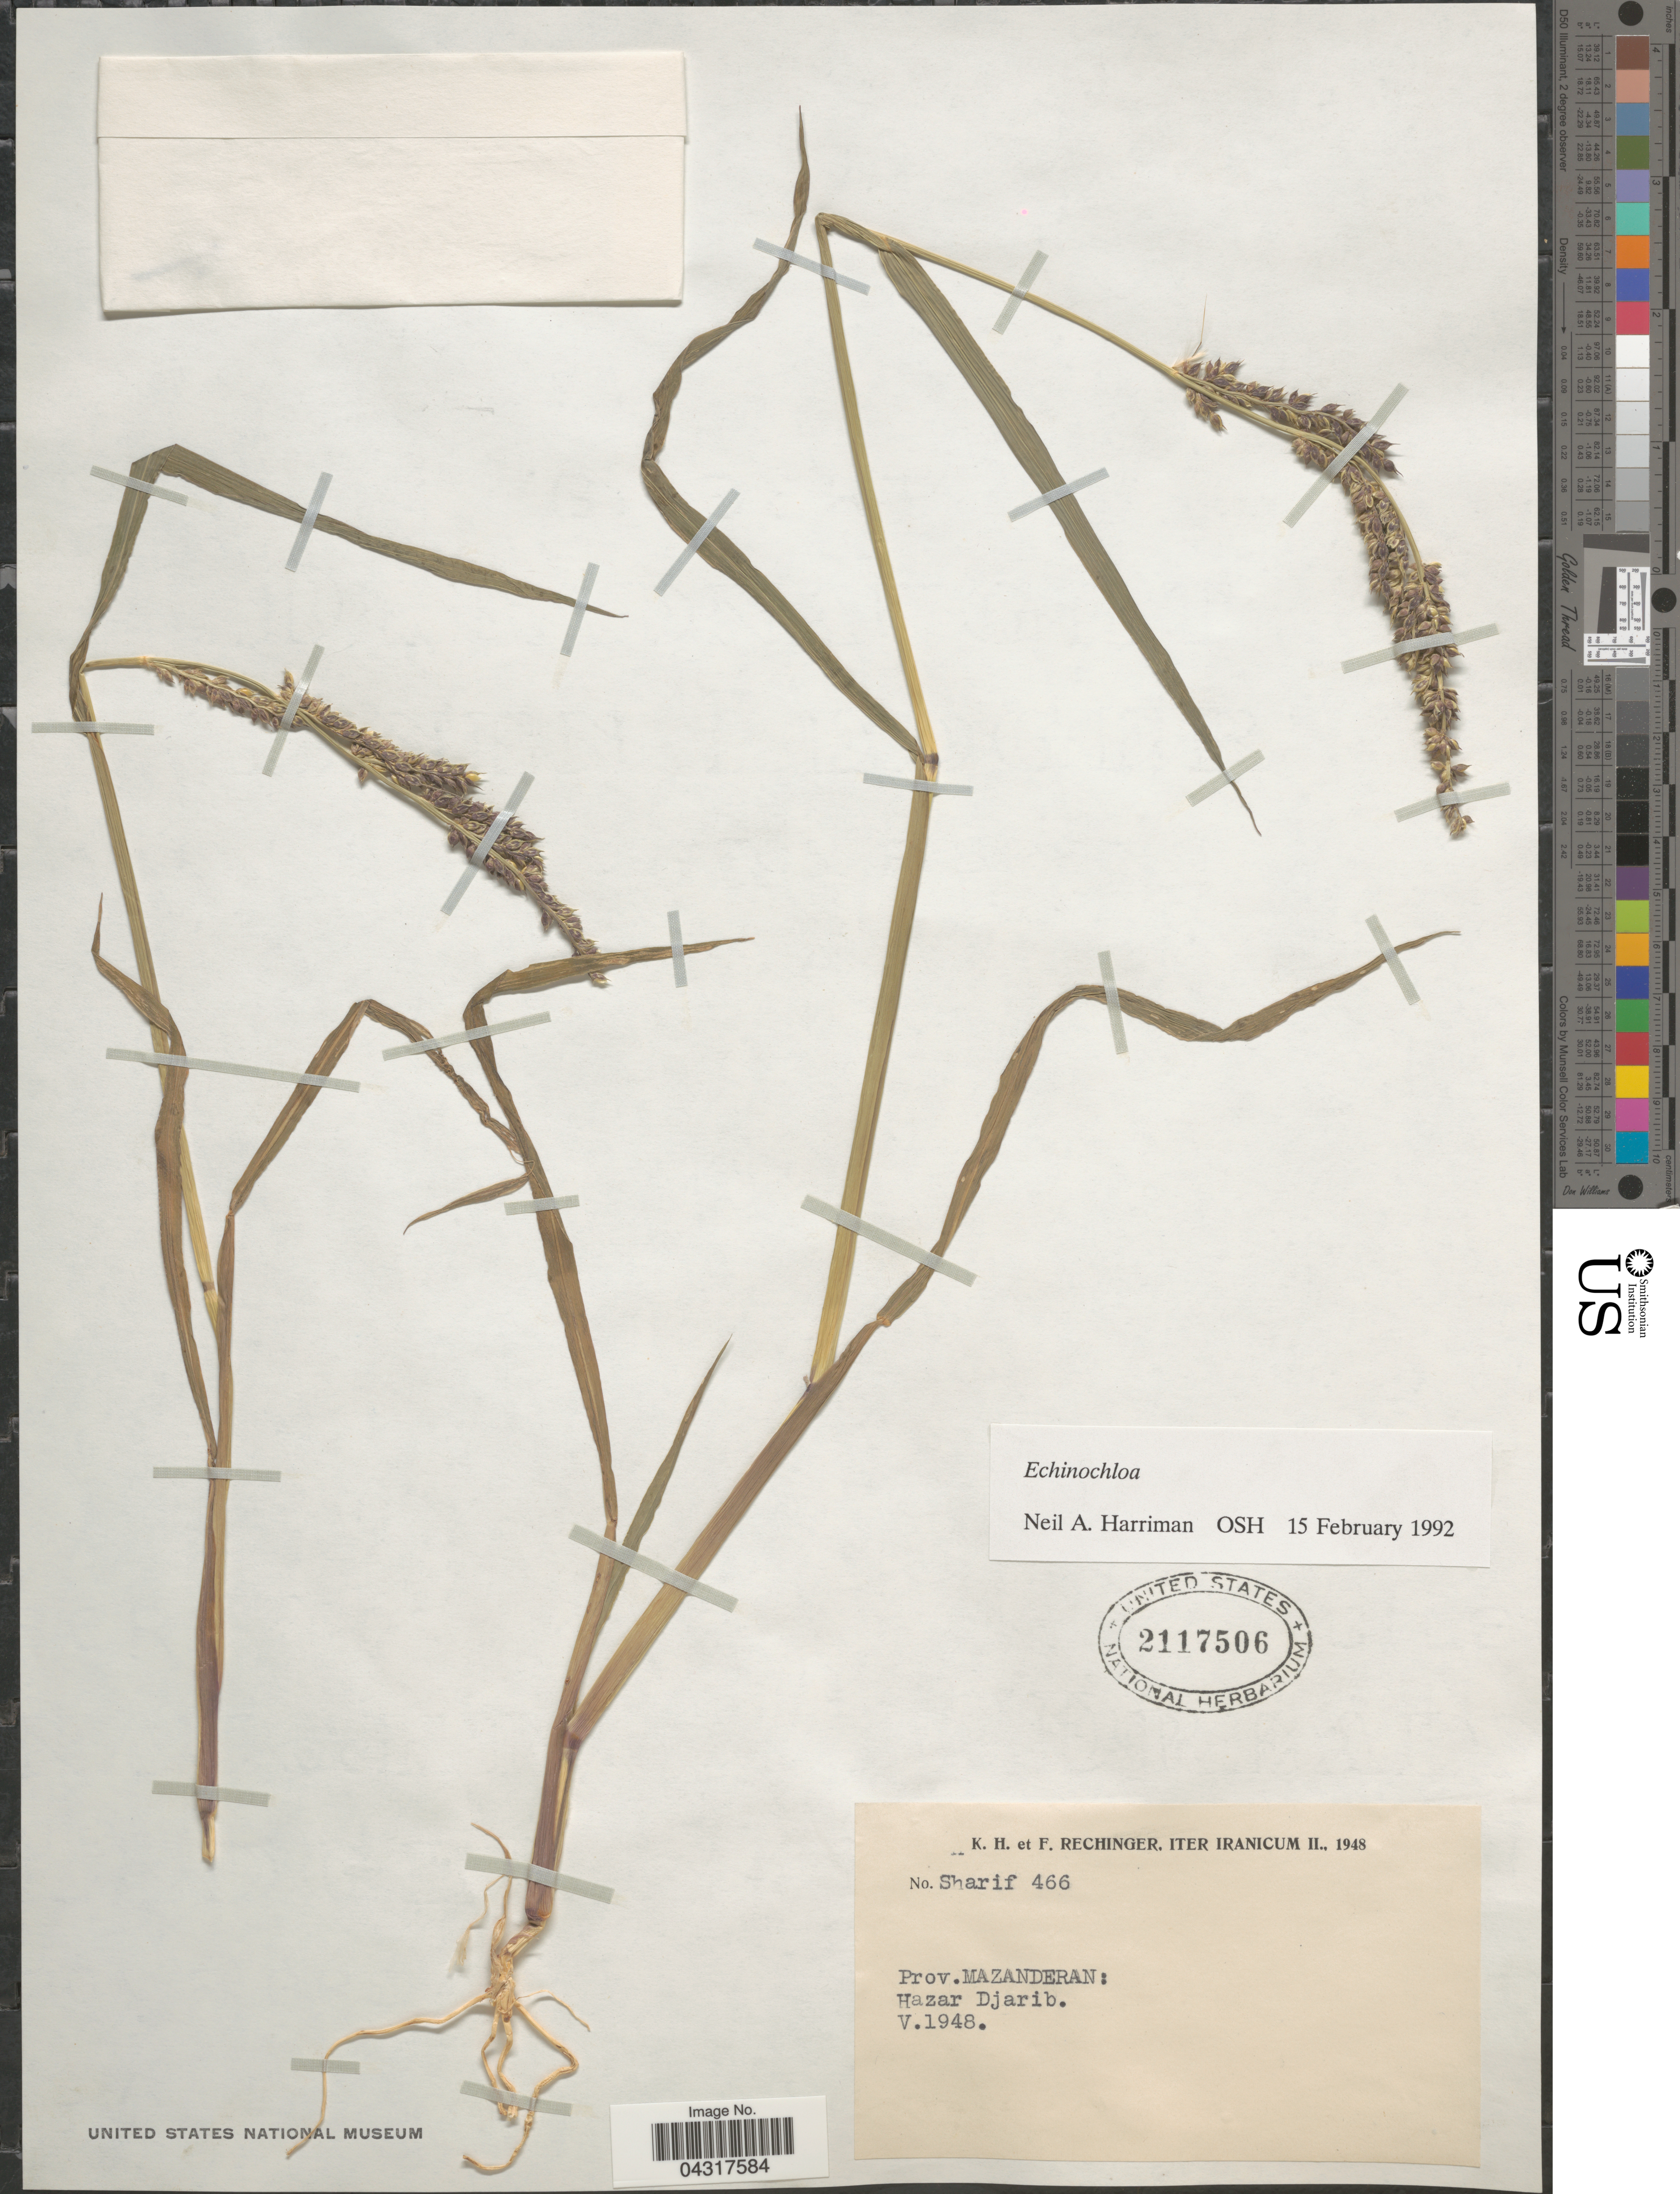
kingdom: Plantae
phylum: Tracheophyta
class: Liliopsida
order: Poales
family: Poaceae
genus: Echinochloa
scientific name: Echinochloa sp.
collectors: K. H. Rechinger & F. Rechinger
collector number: Sharif466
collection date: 1948-05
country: Iran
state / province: Mazandaran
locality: Iter Iranicum II., 1948. Prov.Mazanderan: Hazar Djarib.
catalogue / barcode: US 2117506